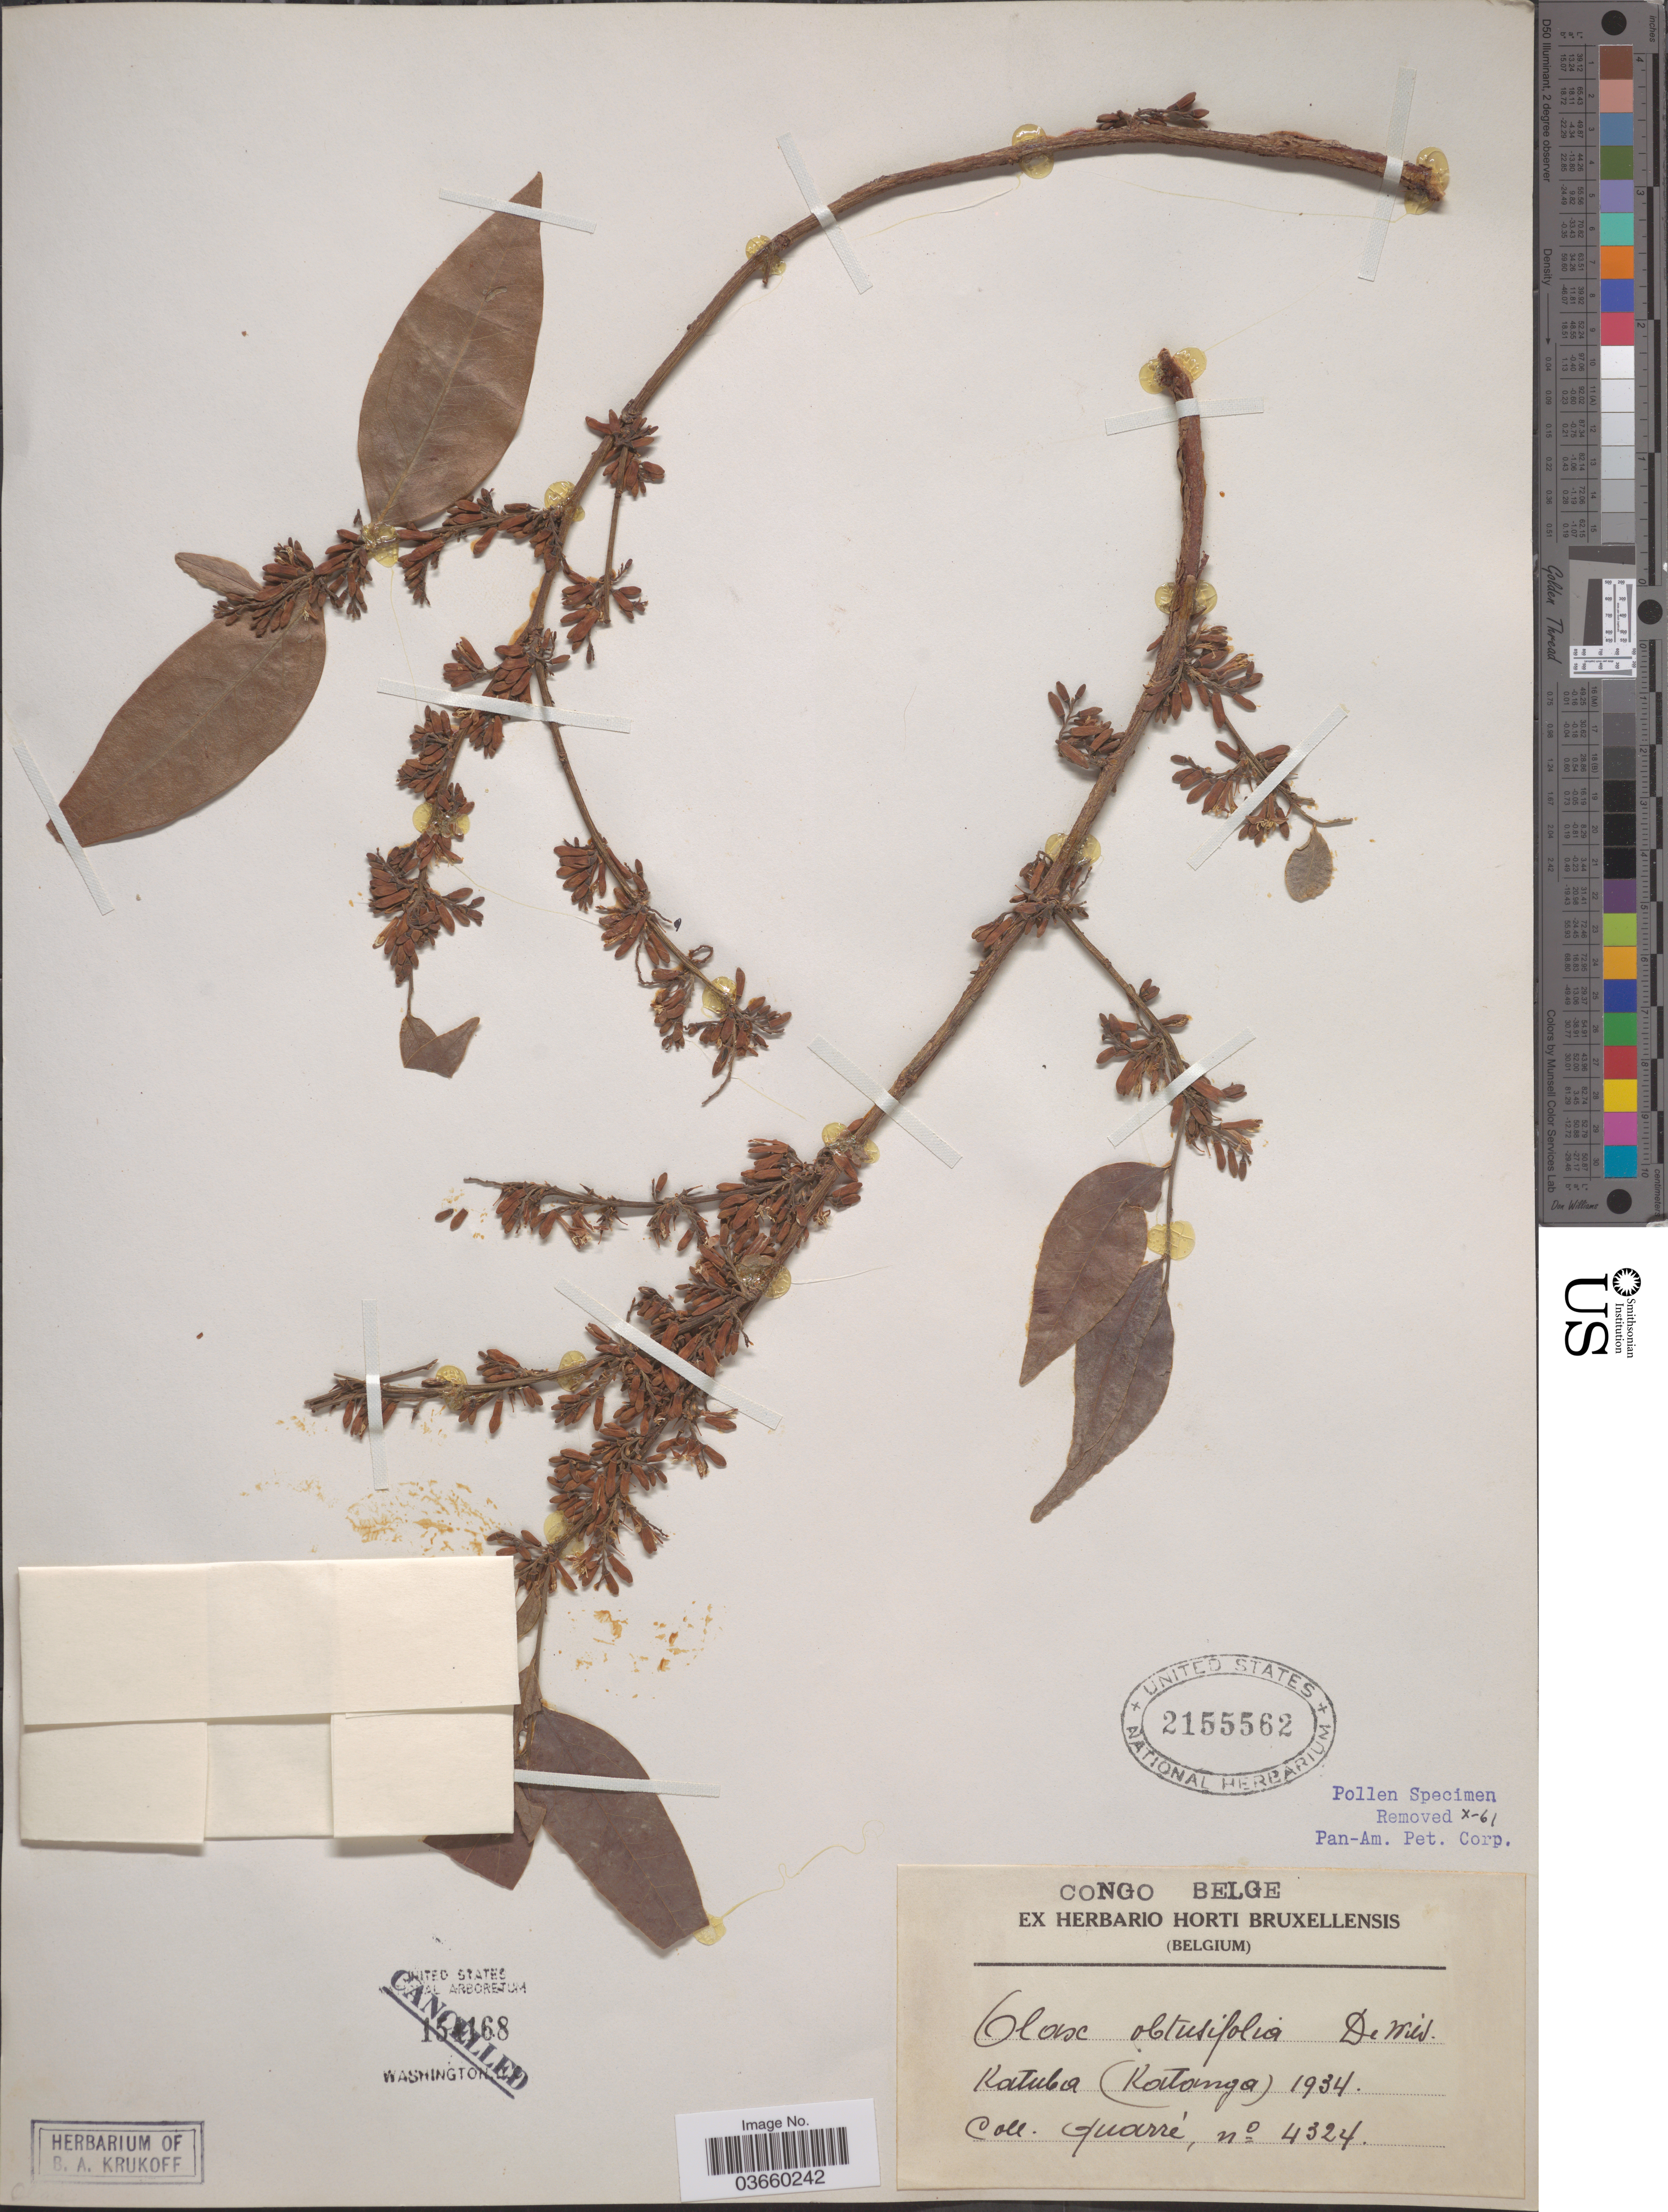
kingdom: Plantae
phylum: Tracheophyta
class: Magnoliopsida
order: Santalales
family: Olacaceae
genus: Olax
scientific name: Olax obtusifolia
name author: De Wild.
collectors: -. Quarre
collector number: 4324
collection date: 1934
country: Congo, Democratic Republic of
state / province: Haut-Katanga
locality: Congo Belge. Katuba.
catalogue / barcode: US 2155562